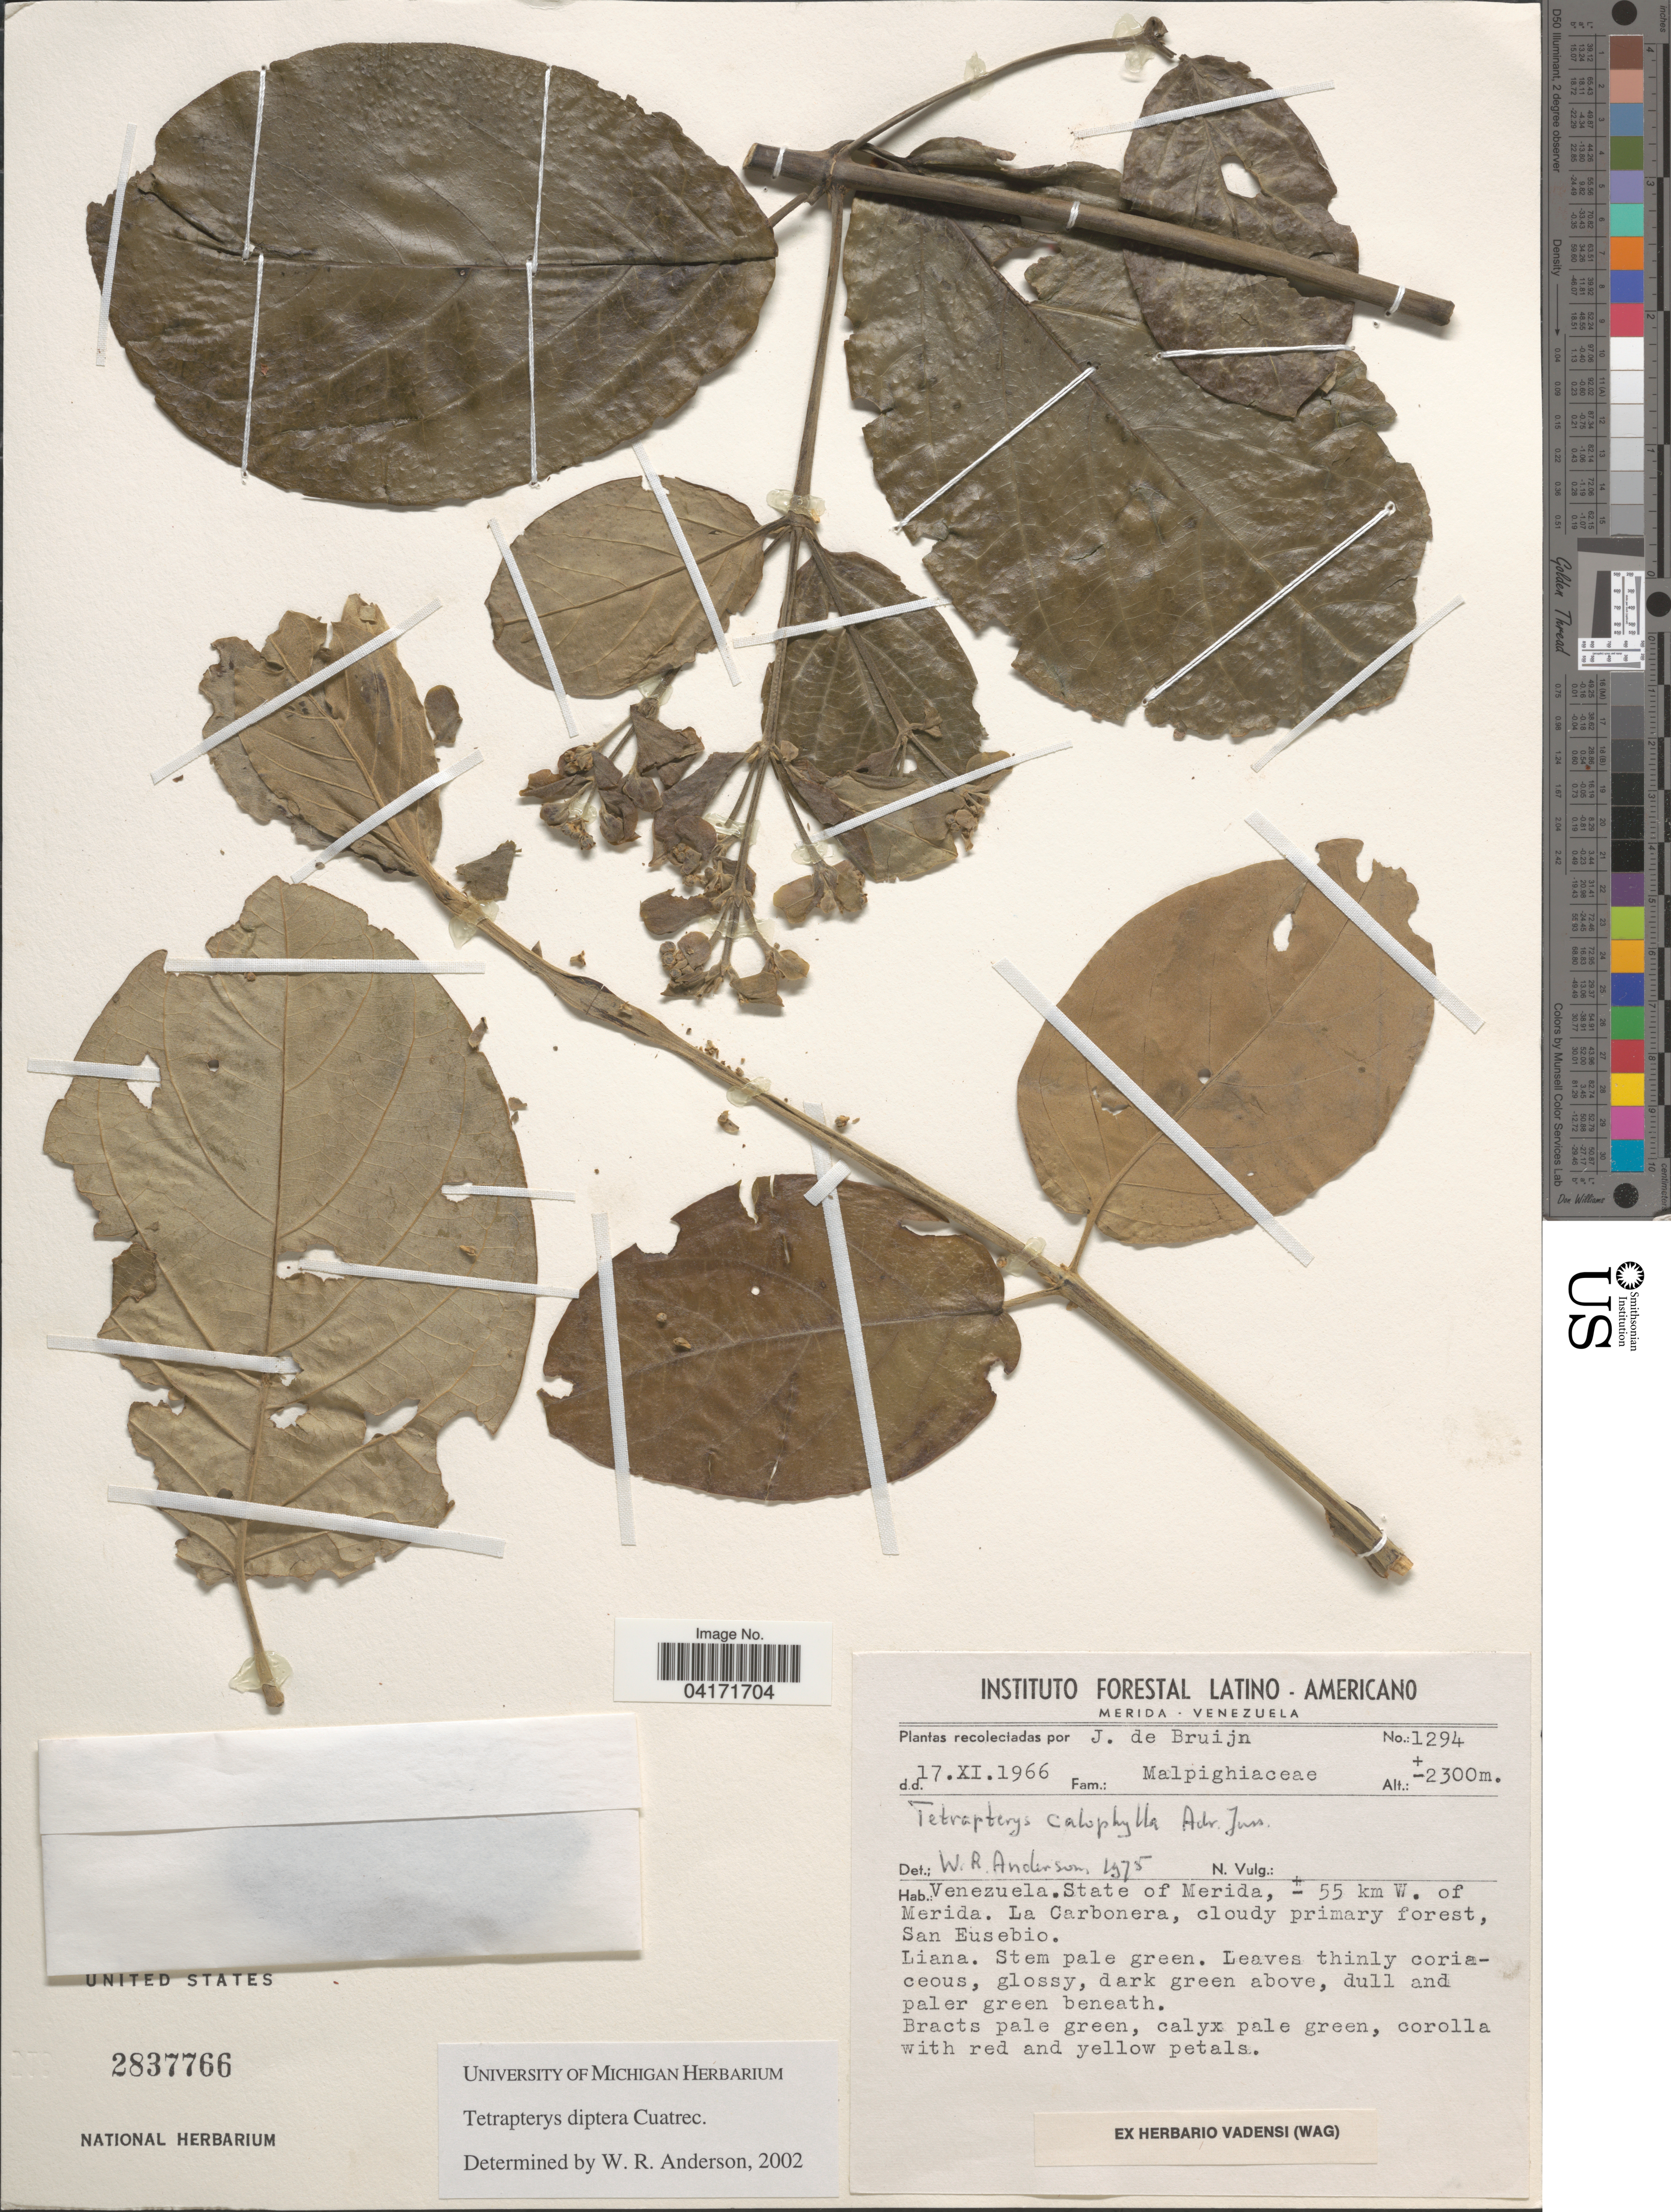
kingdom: Plantae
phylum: Tracheophyta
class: Magnoliopsida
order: Malpighiales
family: Malpighiaceae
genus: Tetrapterys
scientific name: Tetrapterys diptera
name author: Cuatrec.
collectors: J. Bruijn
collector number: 1294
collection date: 1966-11-17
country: Venezuela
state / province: Merida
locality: ± 55 km W. of Merida. La Carbonera, cloudy primary forest, San Eusebio.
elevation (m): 2300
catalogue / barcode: US 2837766